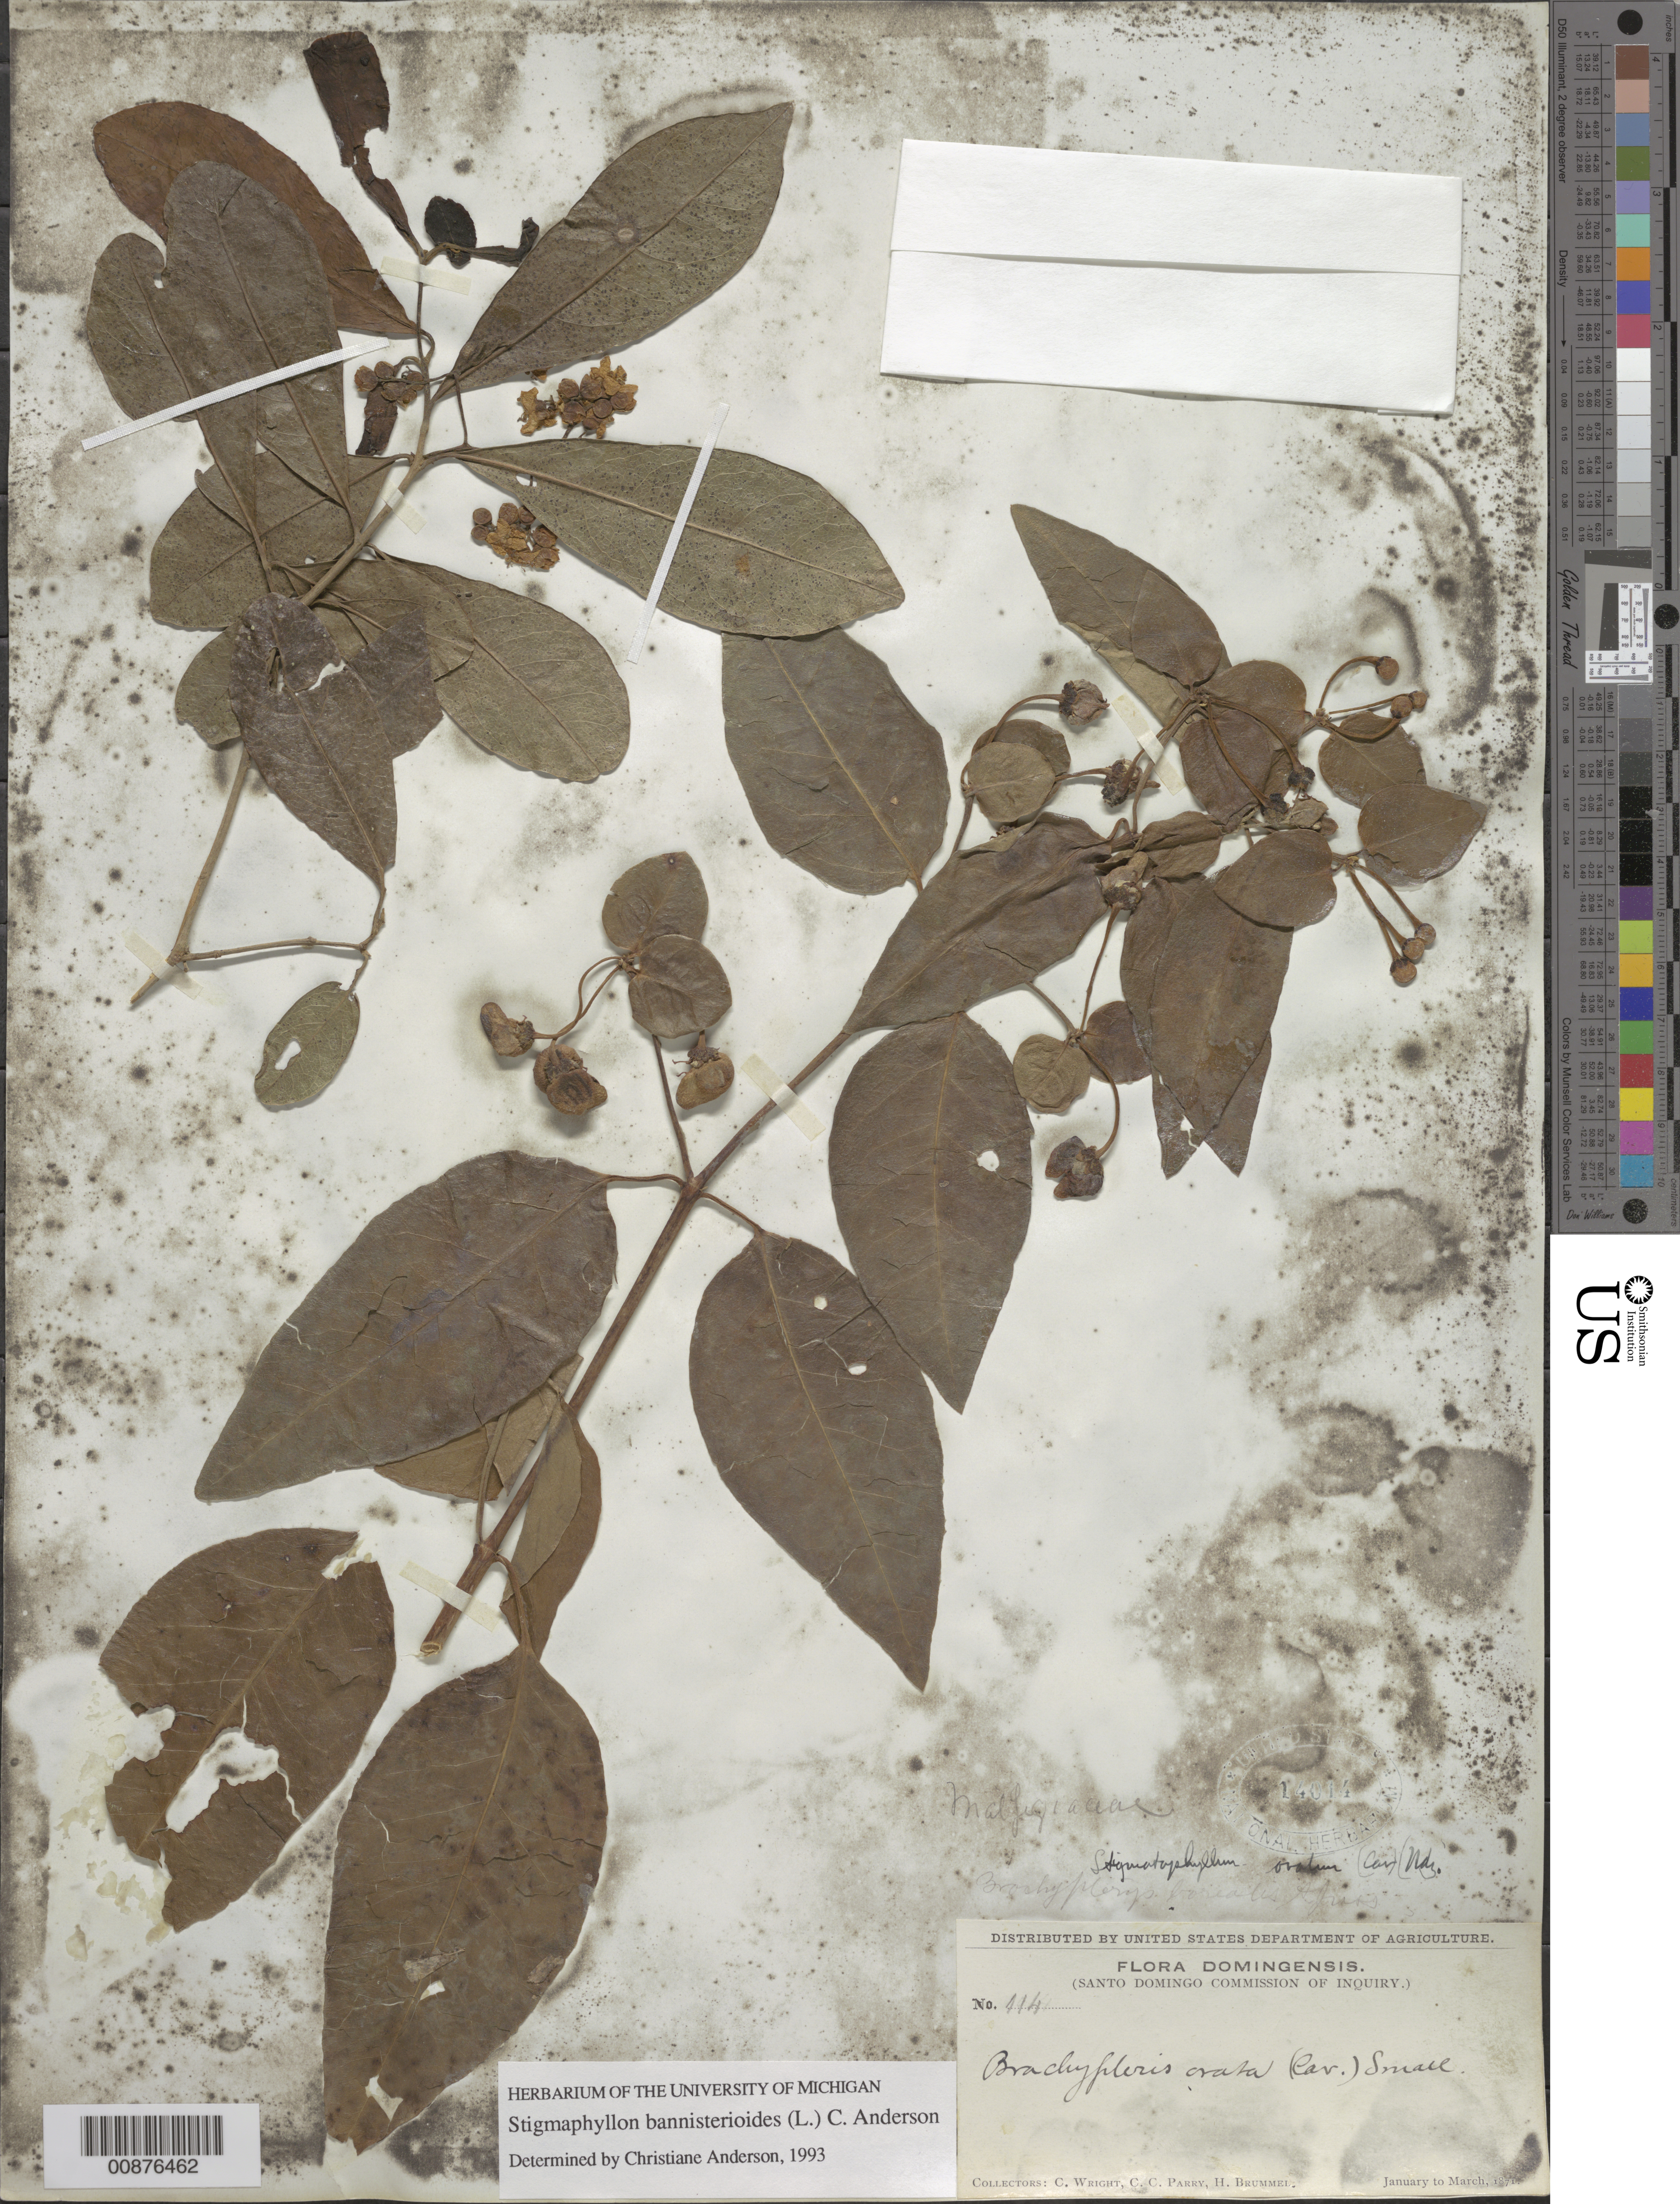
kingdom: Plantae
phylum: Tracheophyta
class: Magnoliopsida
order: Malpighiales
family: Malpighiaceae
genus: Stigmaphyllon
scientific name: Stigmaphyllon bannisterioides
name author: (L.) C.E. Anderson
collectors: C. Wright, C. C. Parry & H. Brummel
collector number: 414*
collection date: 1871-01/1871-03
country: Dominican Republic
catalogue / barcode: US 14014